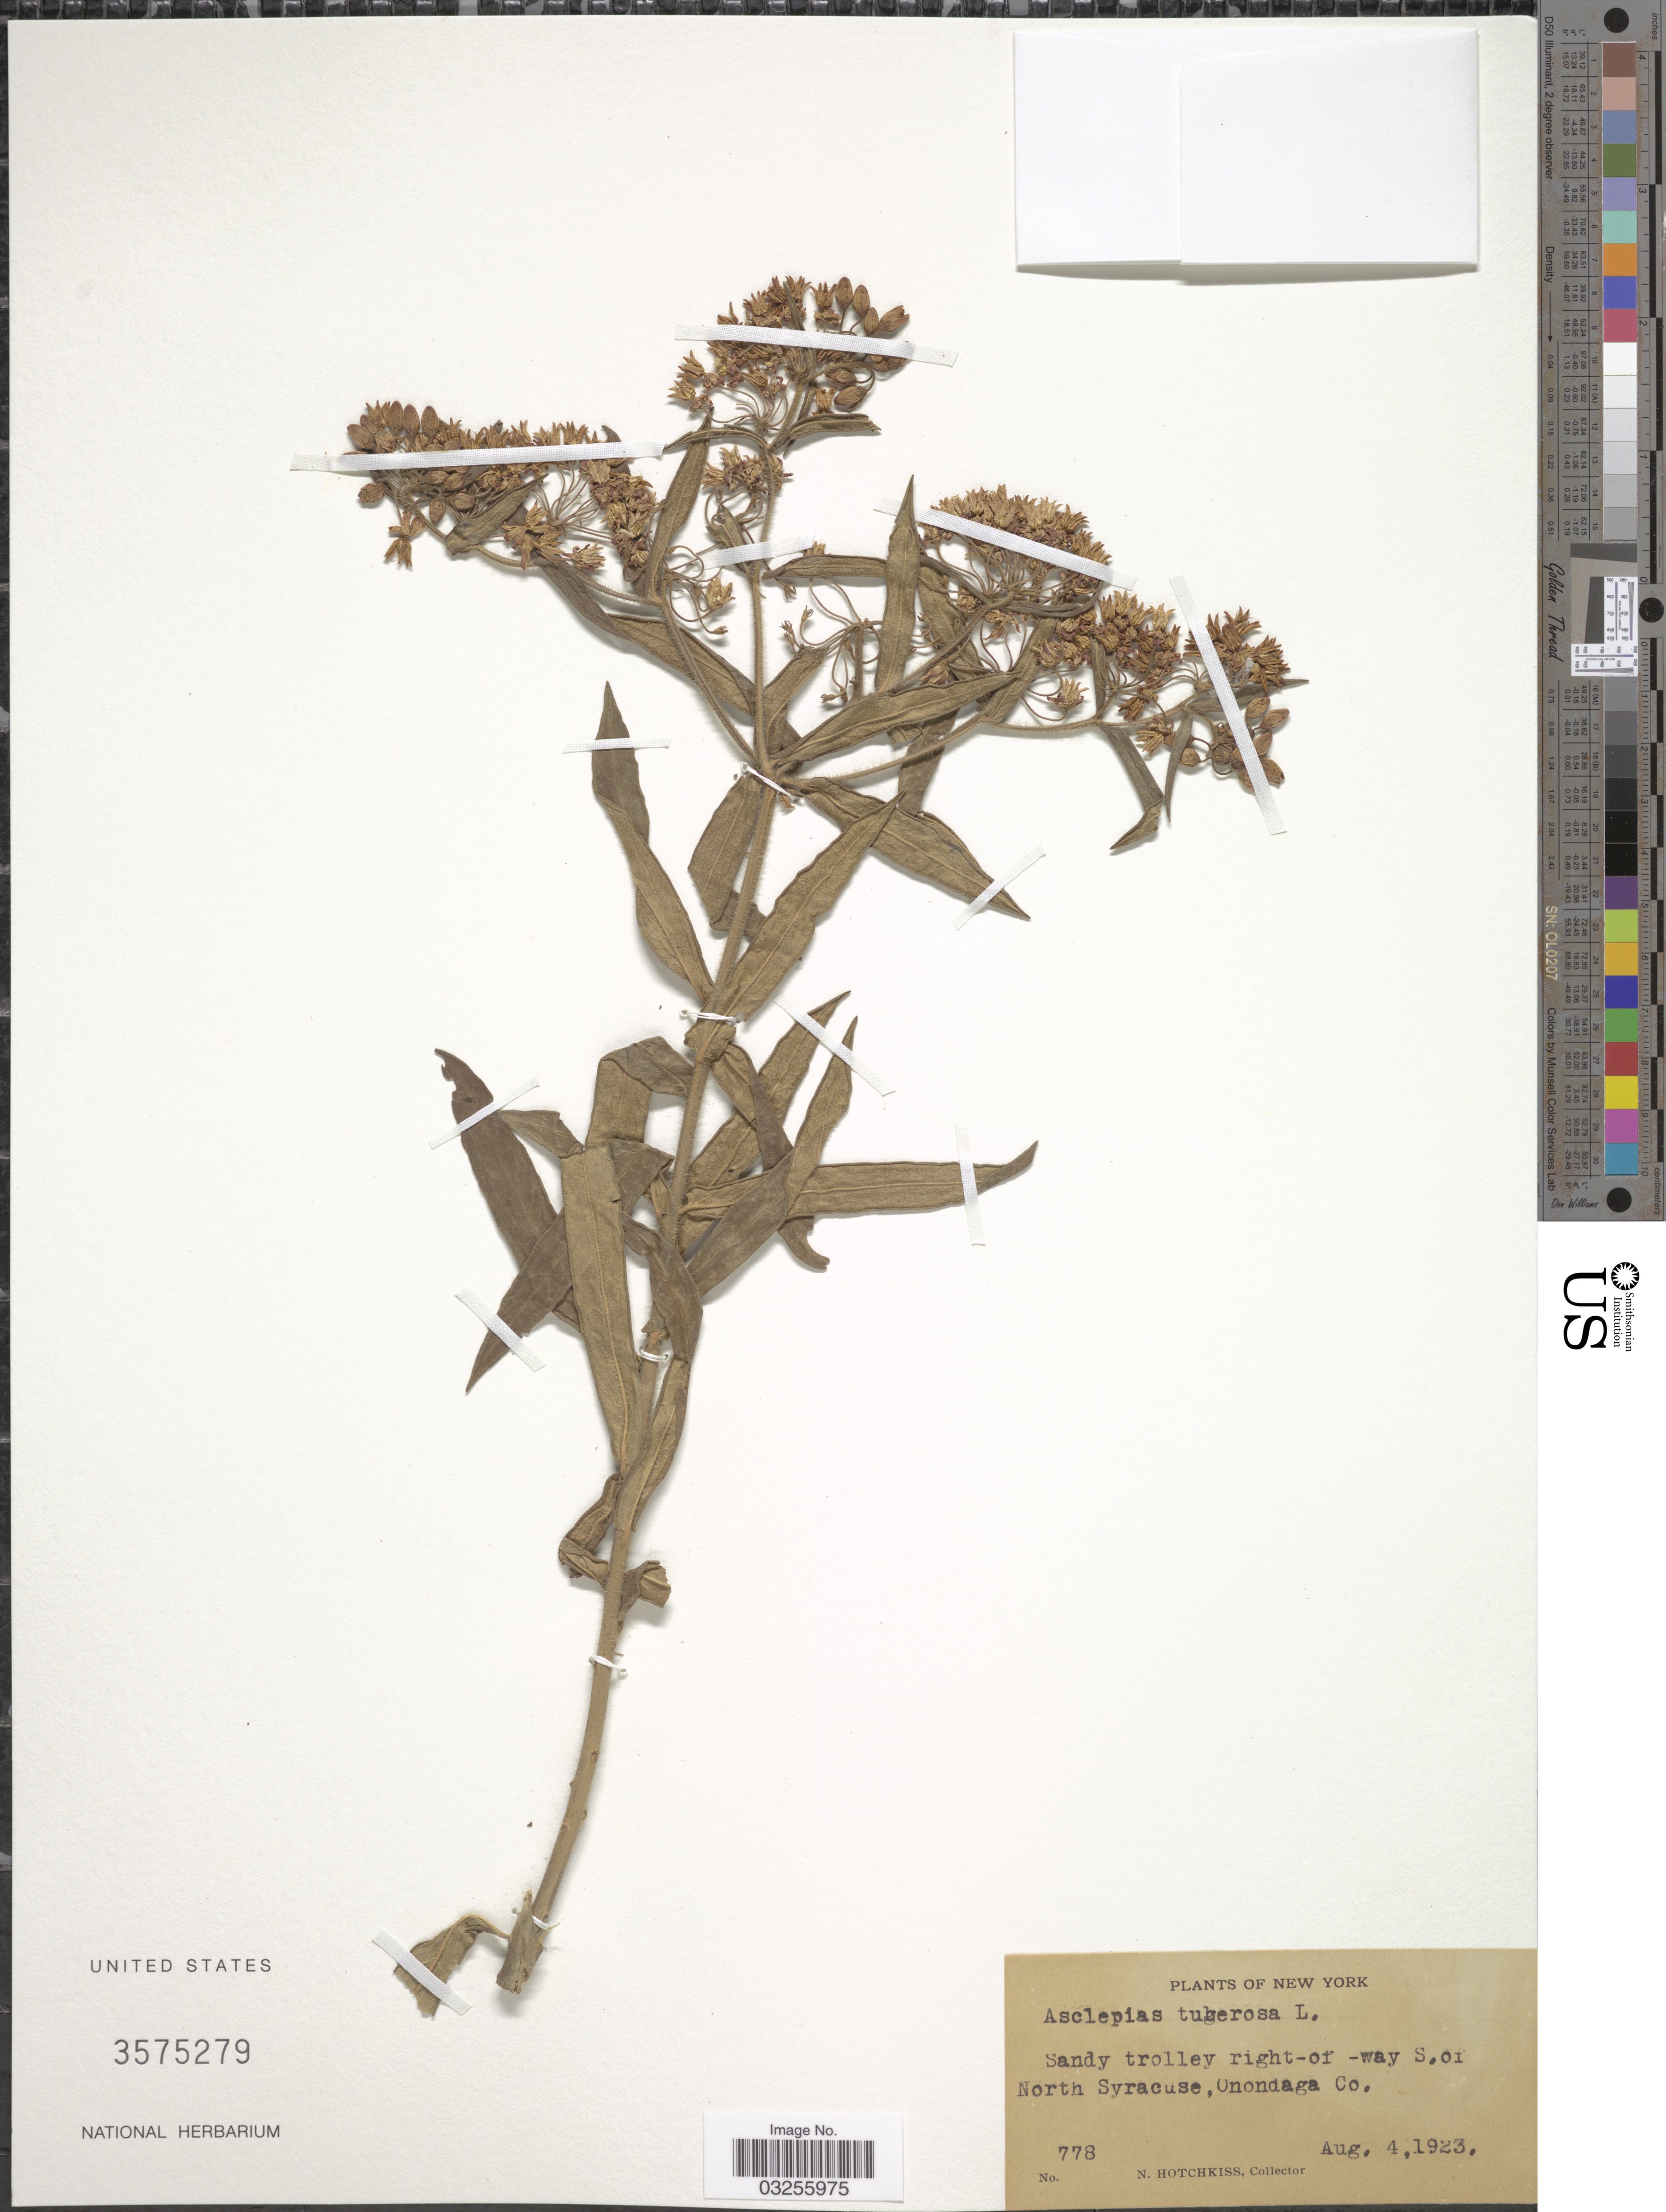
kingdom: Plantae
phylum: Tracheophyta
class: Magnoliopsida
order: Gentianales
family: Apocynaceae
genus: Asclepias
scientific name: Asclepias tuberosa subsp. tuberosa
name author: L.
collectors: N. Hotchkiss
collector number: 778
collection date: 1923-08-04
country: United States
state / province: New York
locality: Sandy trolley right-of-way S. of North Syracuse, Onondaga Co.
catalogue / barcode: US 3575279